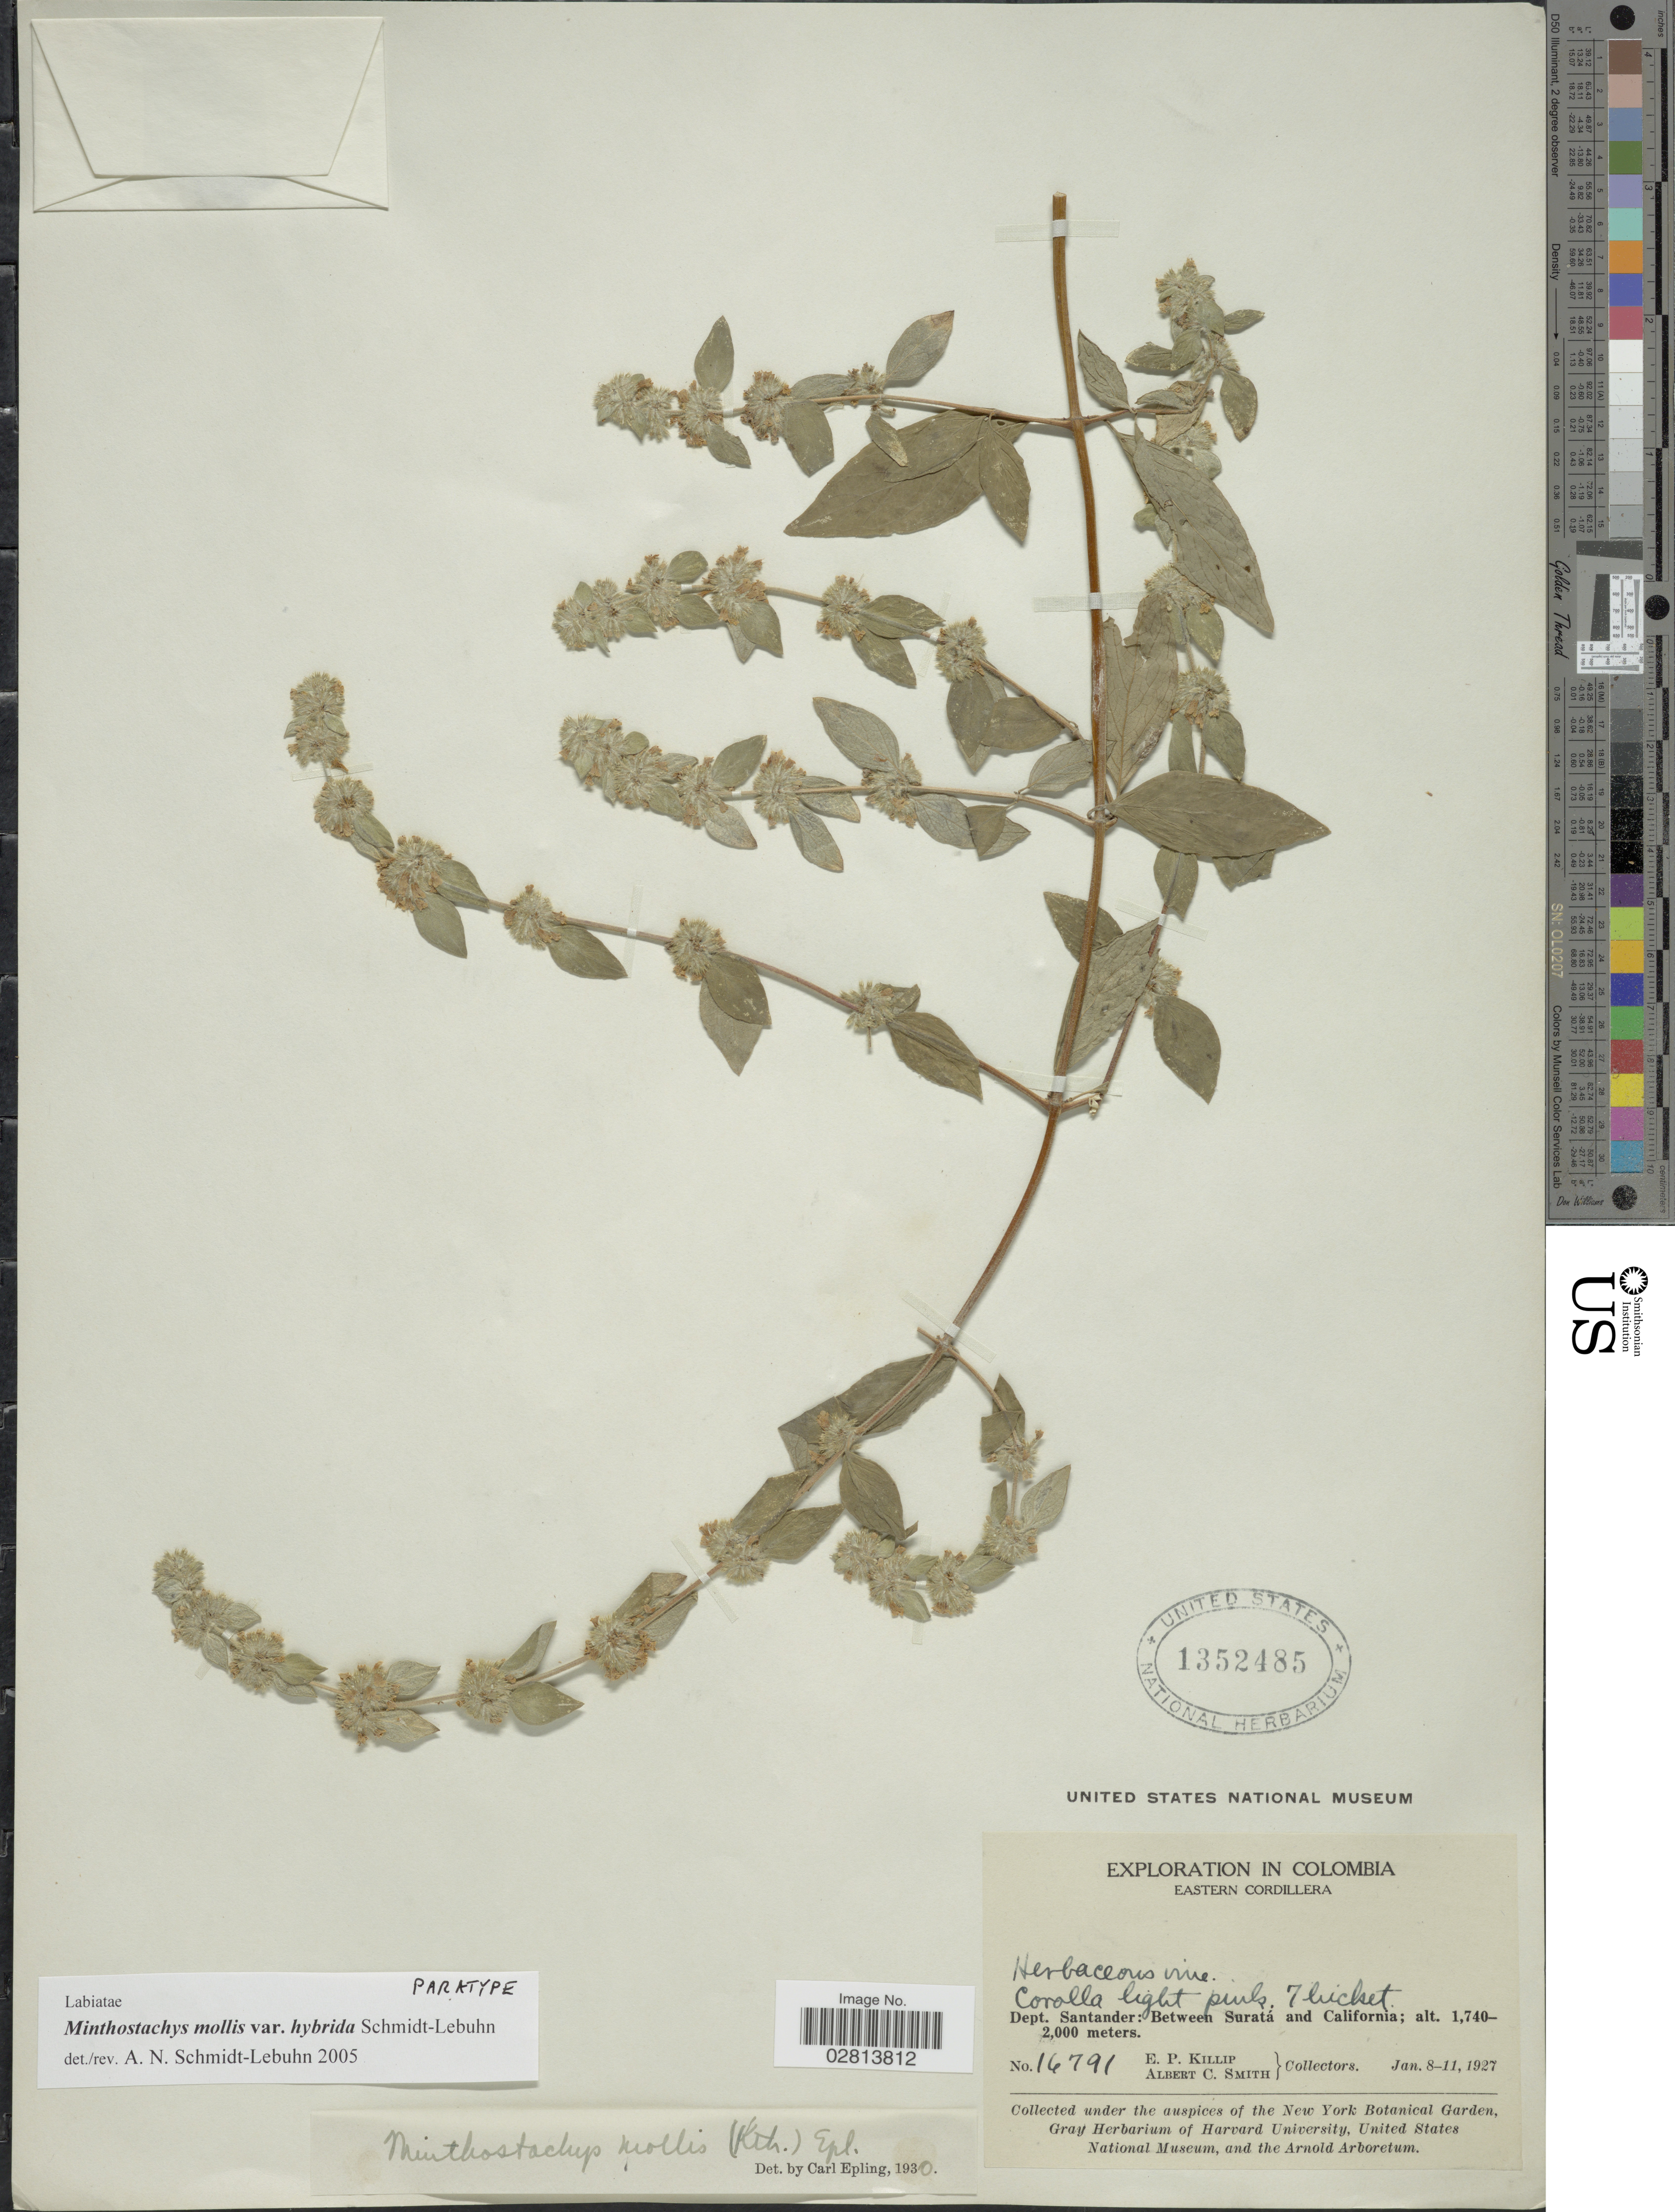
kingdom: Plantae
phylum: Tracheophyta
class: Magnoliopsida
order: Lamiales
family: Lamiaceae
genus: Minthostachys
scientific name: Minthostachys mollis var. hybrida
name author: Schmidt-Leb.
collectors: E. P. Killip & A. C. Smith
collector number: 16791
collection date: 1927-01-08/1927-01-11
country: Colombia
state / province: Santander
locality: Eastern Cordillera, Dept. Santander: Between Suratá and California.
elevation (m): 1740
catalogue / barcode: US 1352485